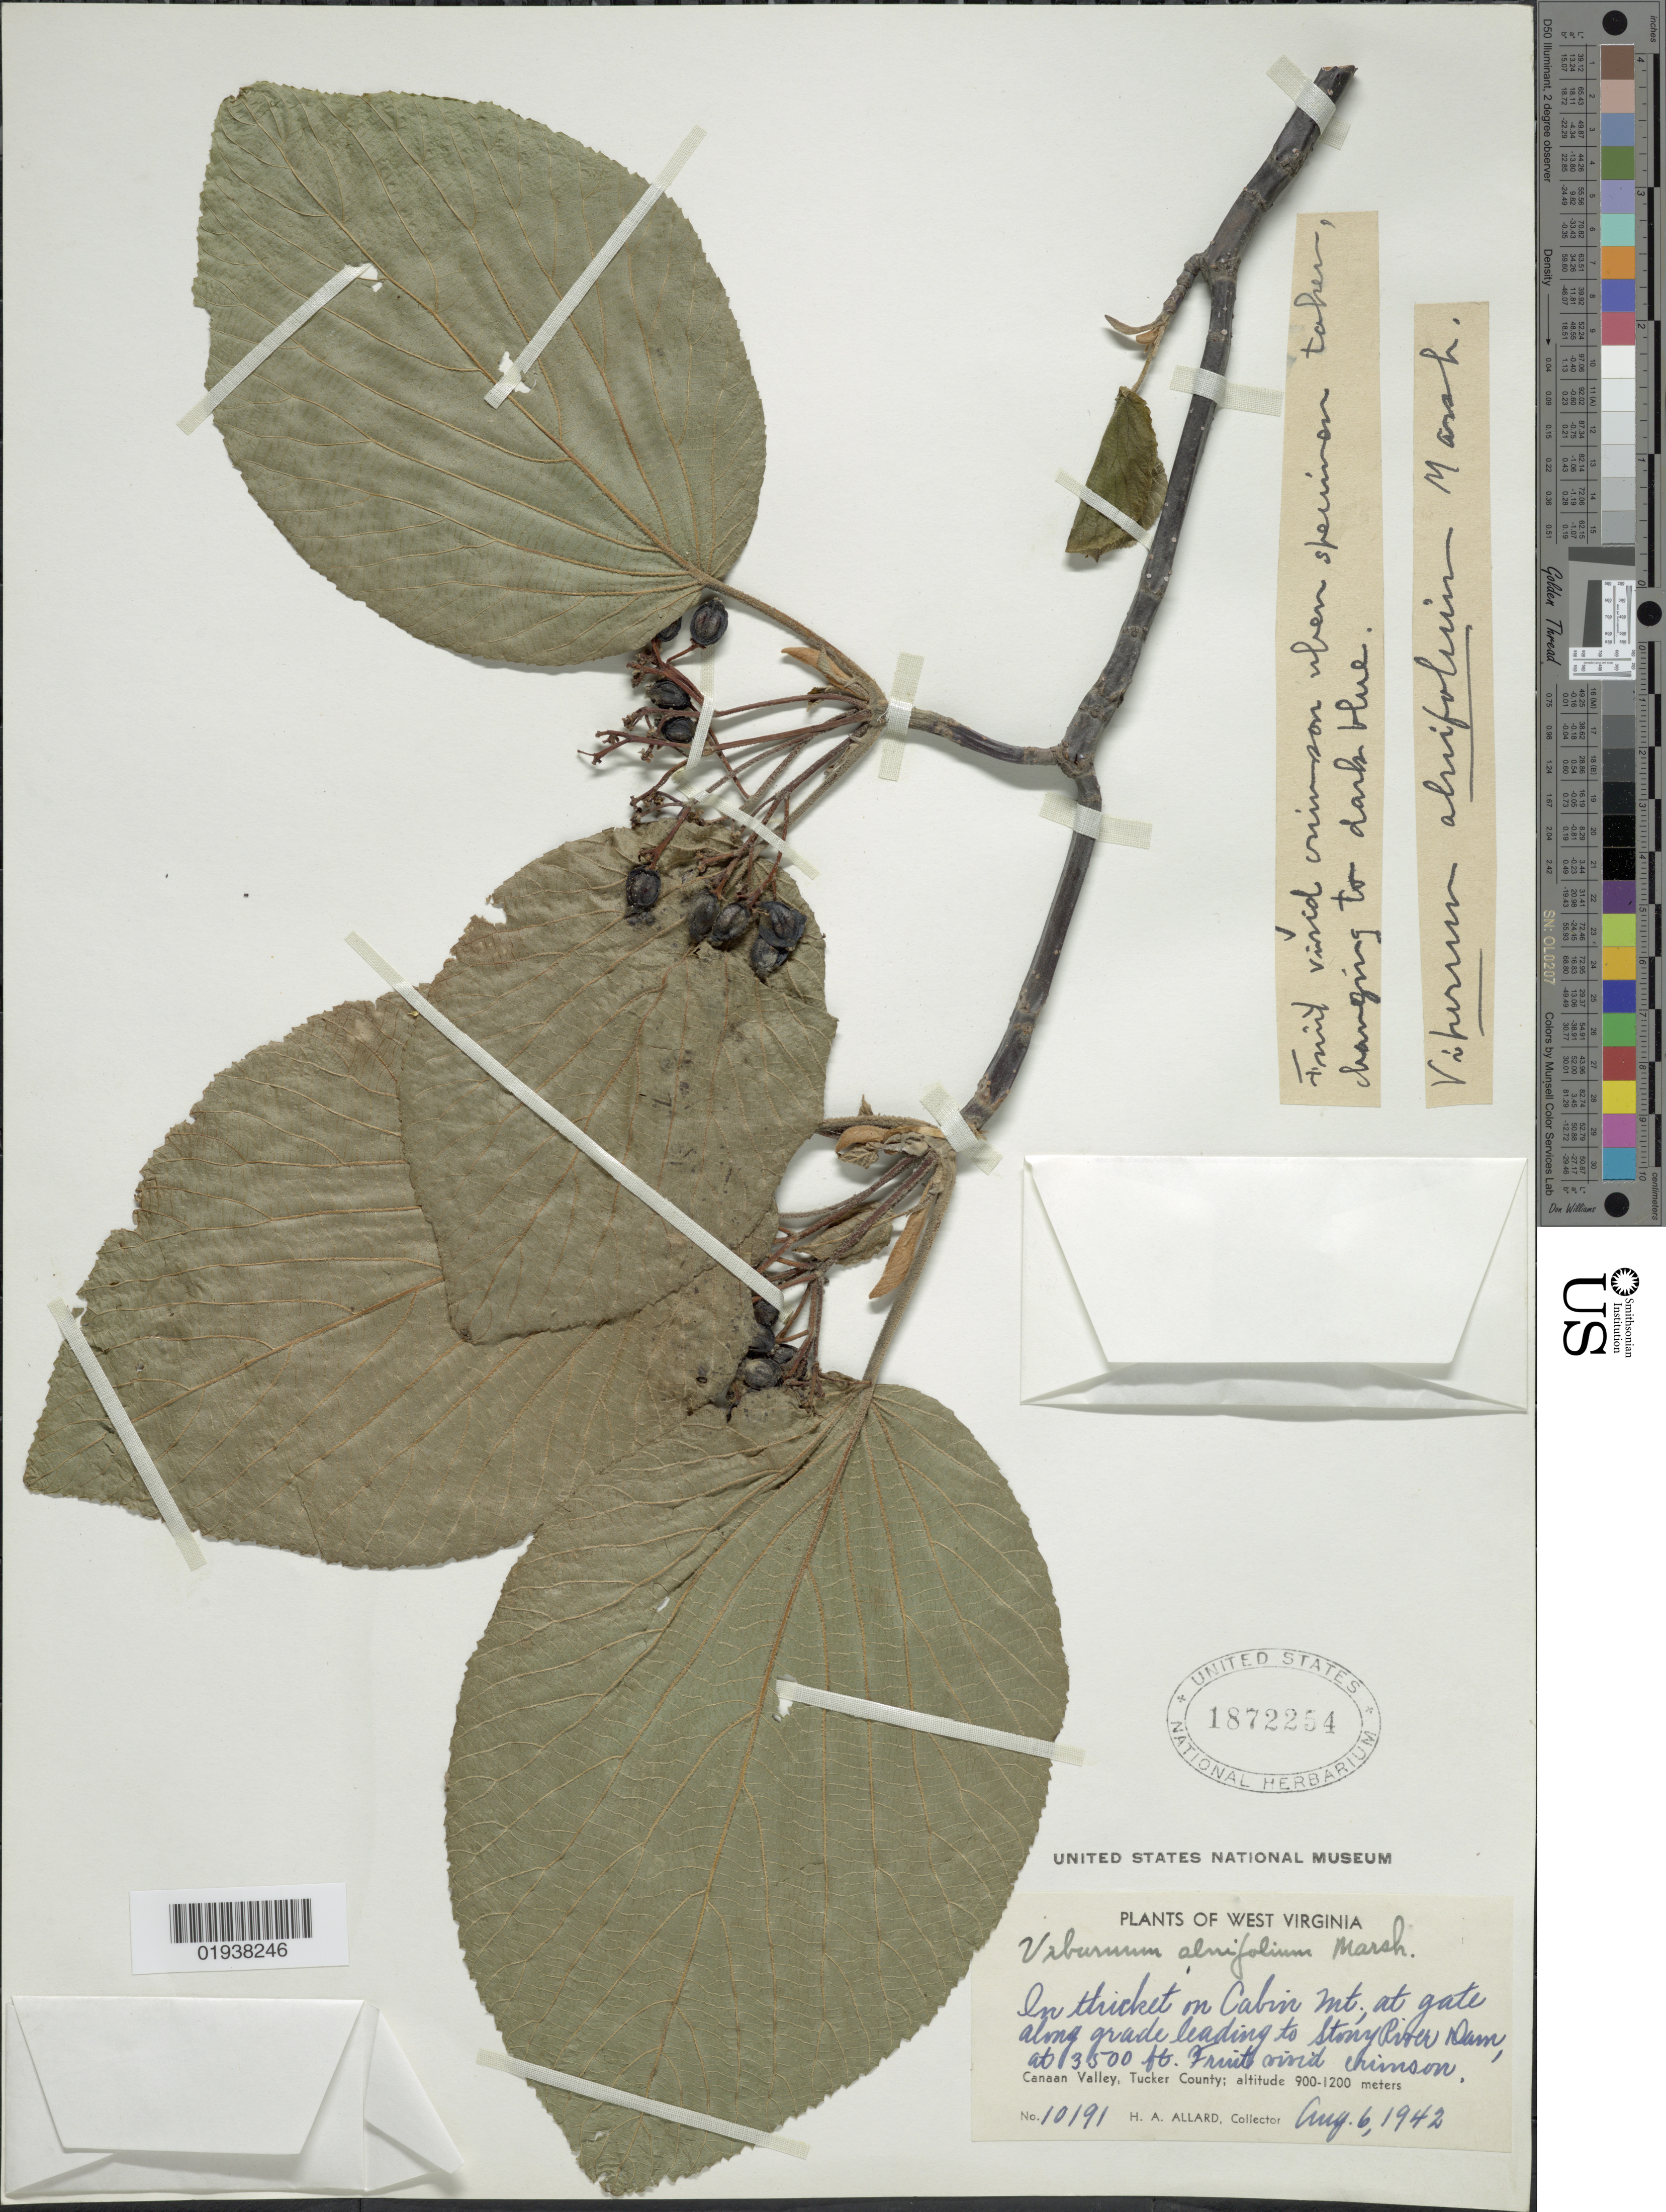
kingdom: Plantae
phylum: Tracheophyta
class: Magnoliopsida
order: Dipsacales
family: Viburnaceae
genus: Viburnum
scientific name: Viburnum alnifolium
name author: Marshall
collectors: H. A. Allard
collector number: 10191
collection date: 1942-08-06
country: United States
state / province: West Virginia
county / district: Tucker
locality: In thicket on Cabin Mt., at gate along grade leading to stony Rock Dam. Canaan Valley, Tucker County.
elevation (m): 1067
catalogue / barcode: US 1872254